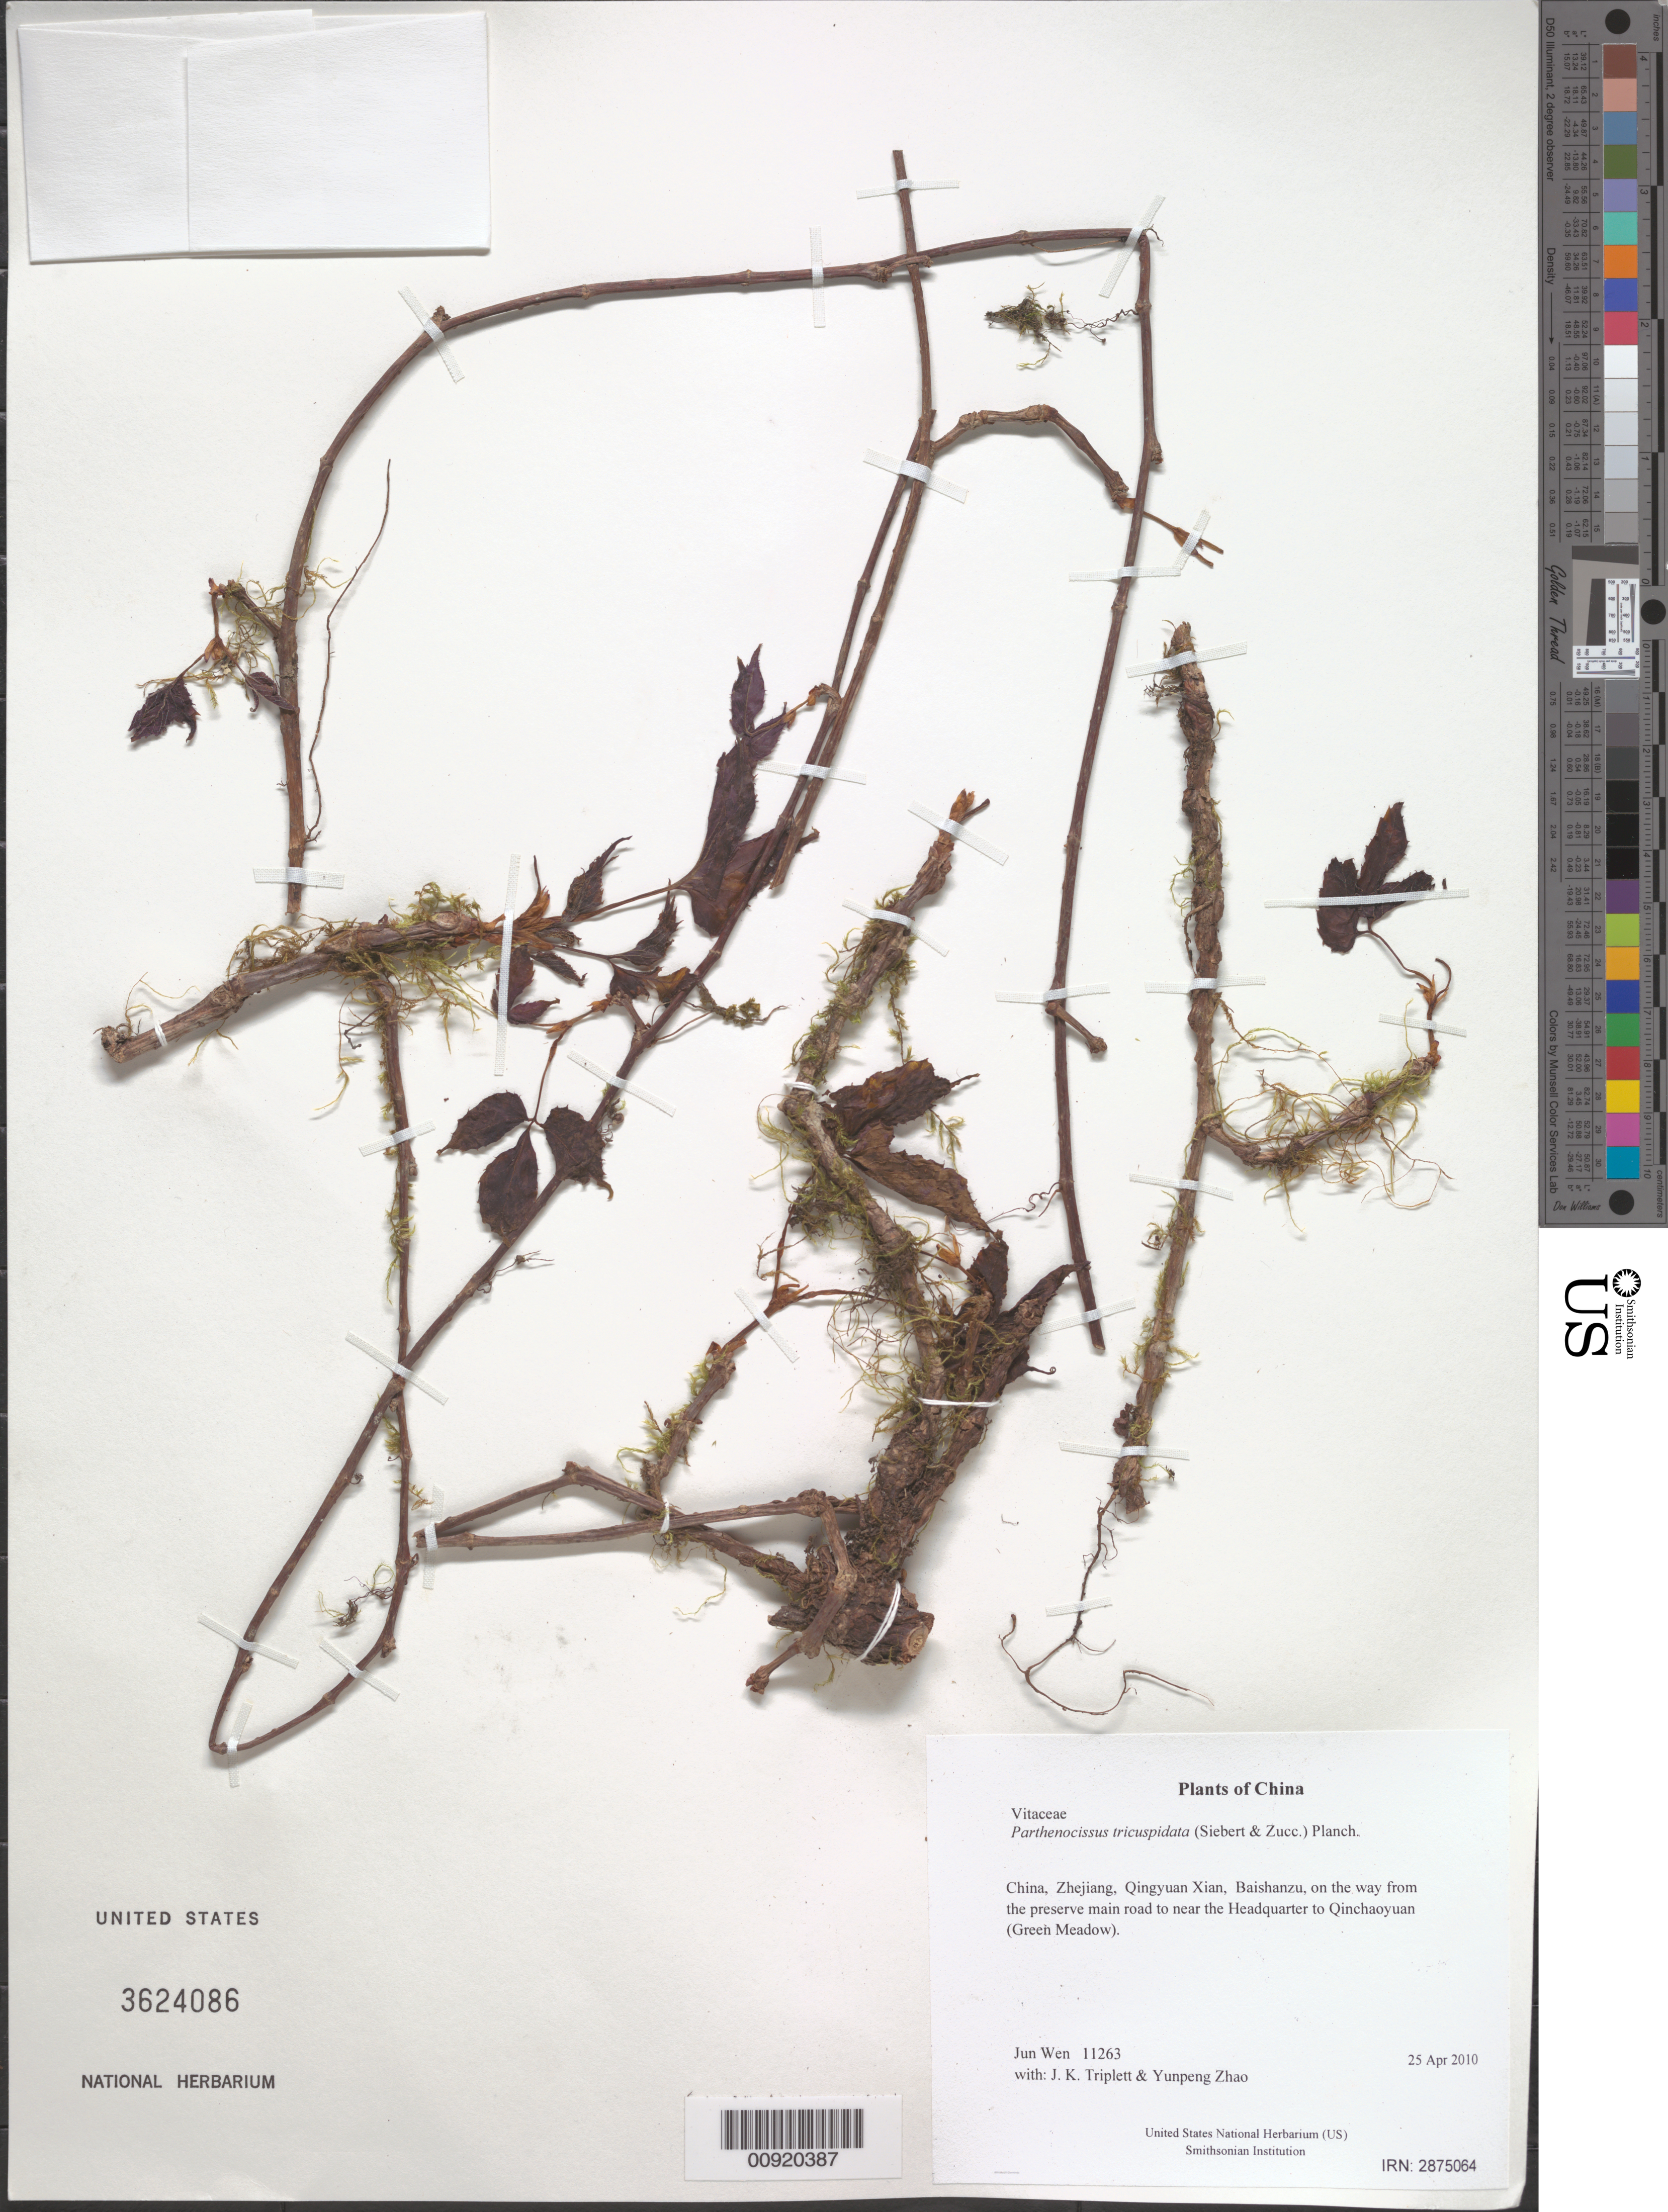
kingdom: Plantae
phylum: Tracheophyta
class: Magnoliopsida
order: Vitales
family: Vitaceae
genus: Parthenocissus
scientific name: Parthenocissus tricuspidata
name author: (Siebold & Zucc.) Planch.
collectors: J. Wen, J. K. Triplett & Yunpeng Zhao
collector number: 11263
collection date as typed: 25 Apr 2010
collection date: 2010-04-25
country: China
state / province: Zhejiang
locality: Qingyuan Xian, Baishanzu, on the way from the preserve main road to near the Headquarter to Qinchaoyuan (Green Meadow).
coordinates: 27 43.836 N, 119 11.136 E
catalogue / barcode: US 3624086